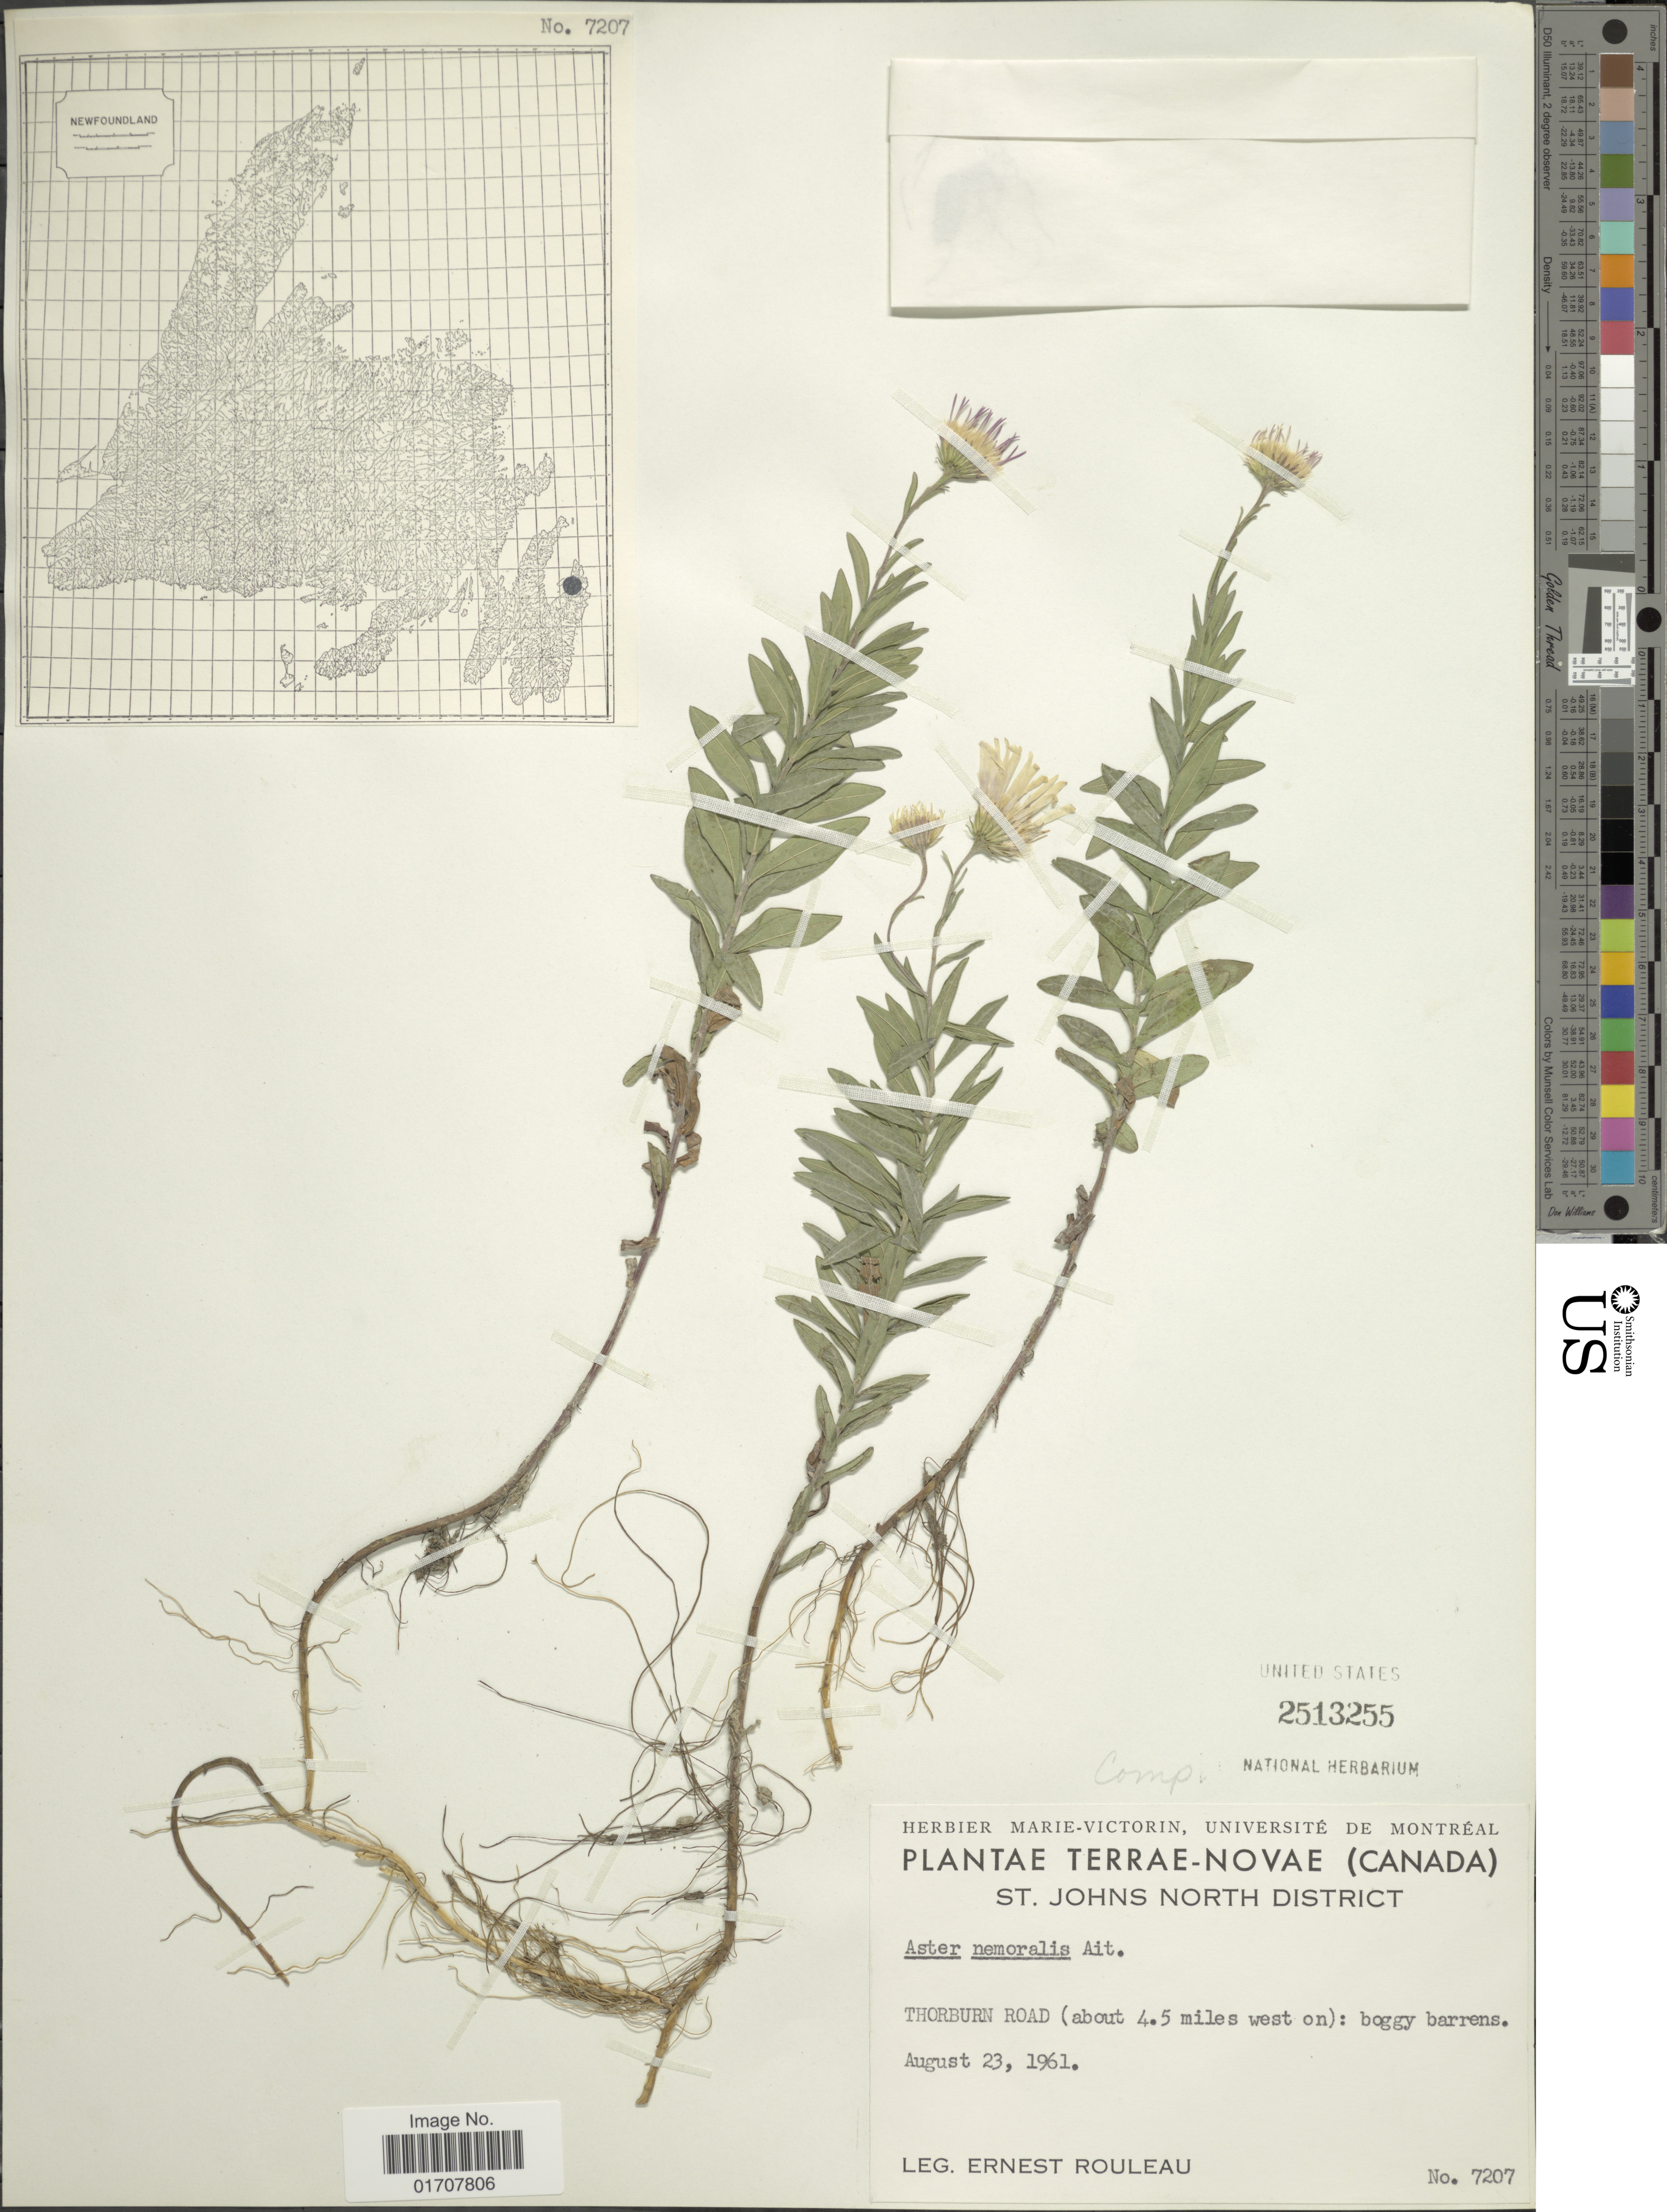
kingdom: Plantae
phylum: Tracheophyta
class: Magnoliopsida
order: Asterales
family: Asteraceae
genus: Oclemena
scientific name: Oclemena nemoralis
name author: (Aiton) Greene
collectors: E. Rouleau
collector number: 7207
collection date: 1961-08-23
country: Canada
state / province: Newfoundland and Labrador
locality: Terrae-Novae, St. Johns North District, Thorburn Road (about 4.5 miles west on): boggy barrens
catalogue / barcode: US 2513255